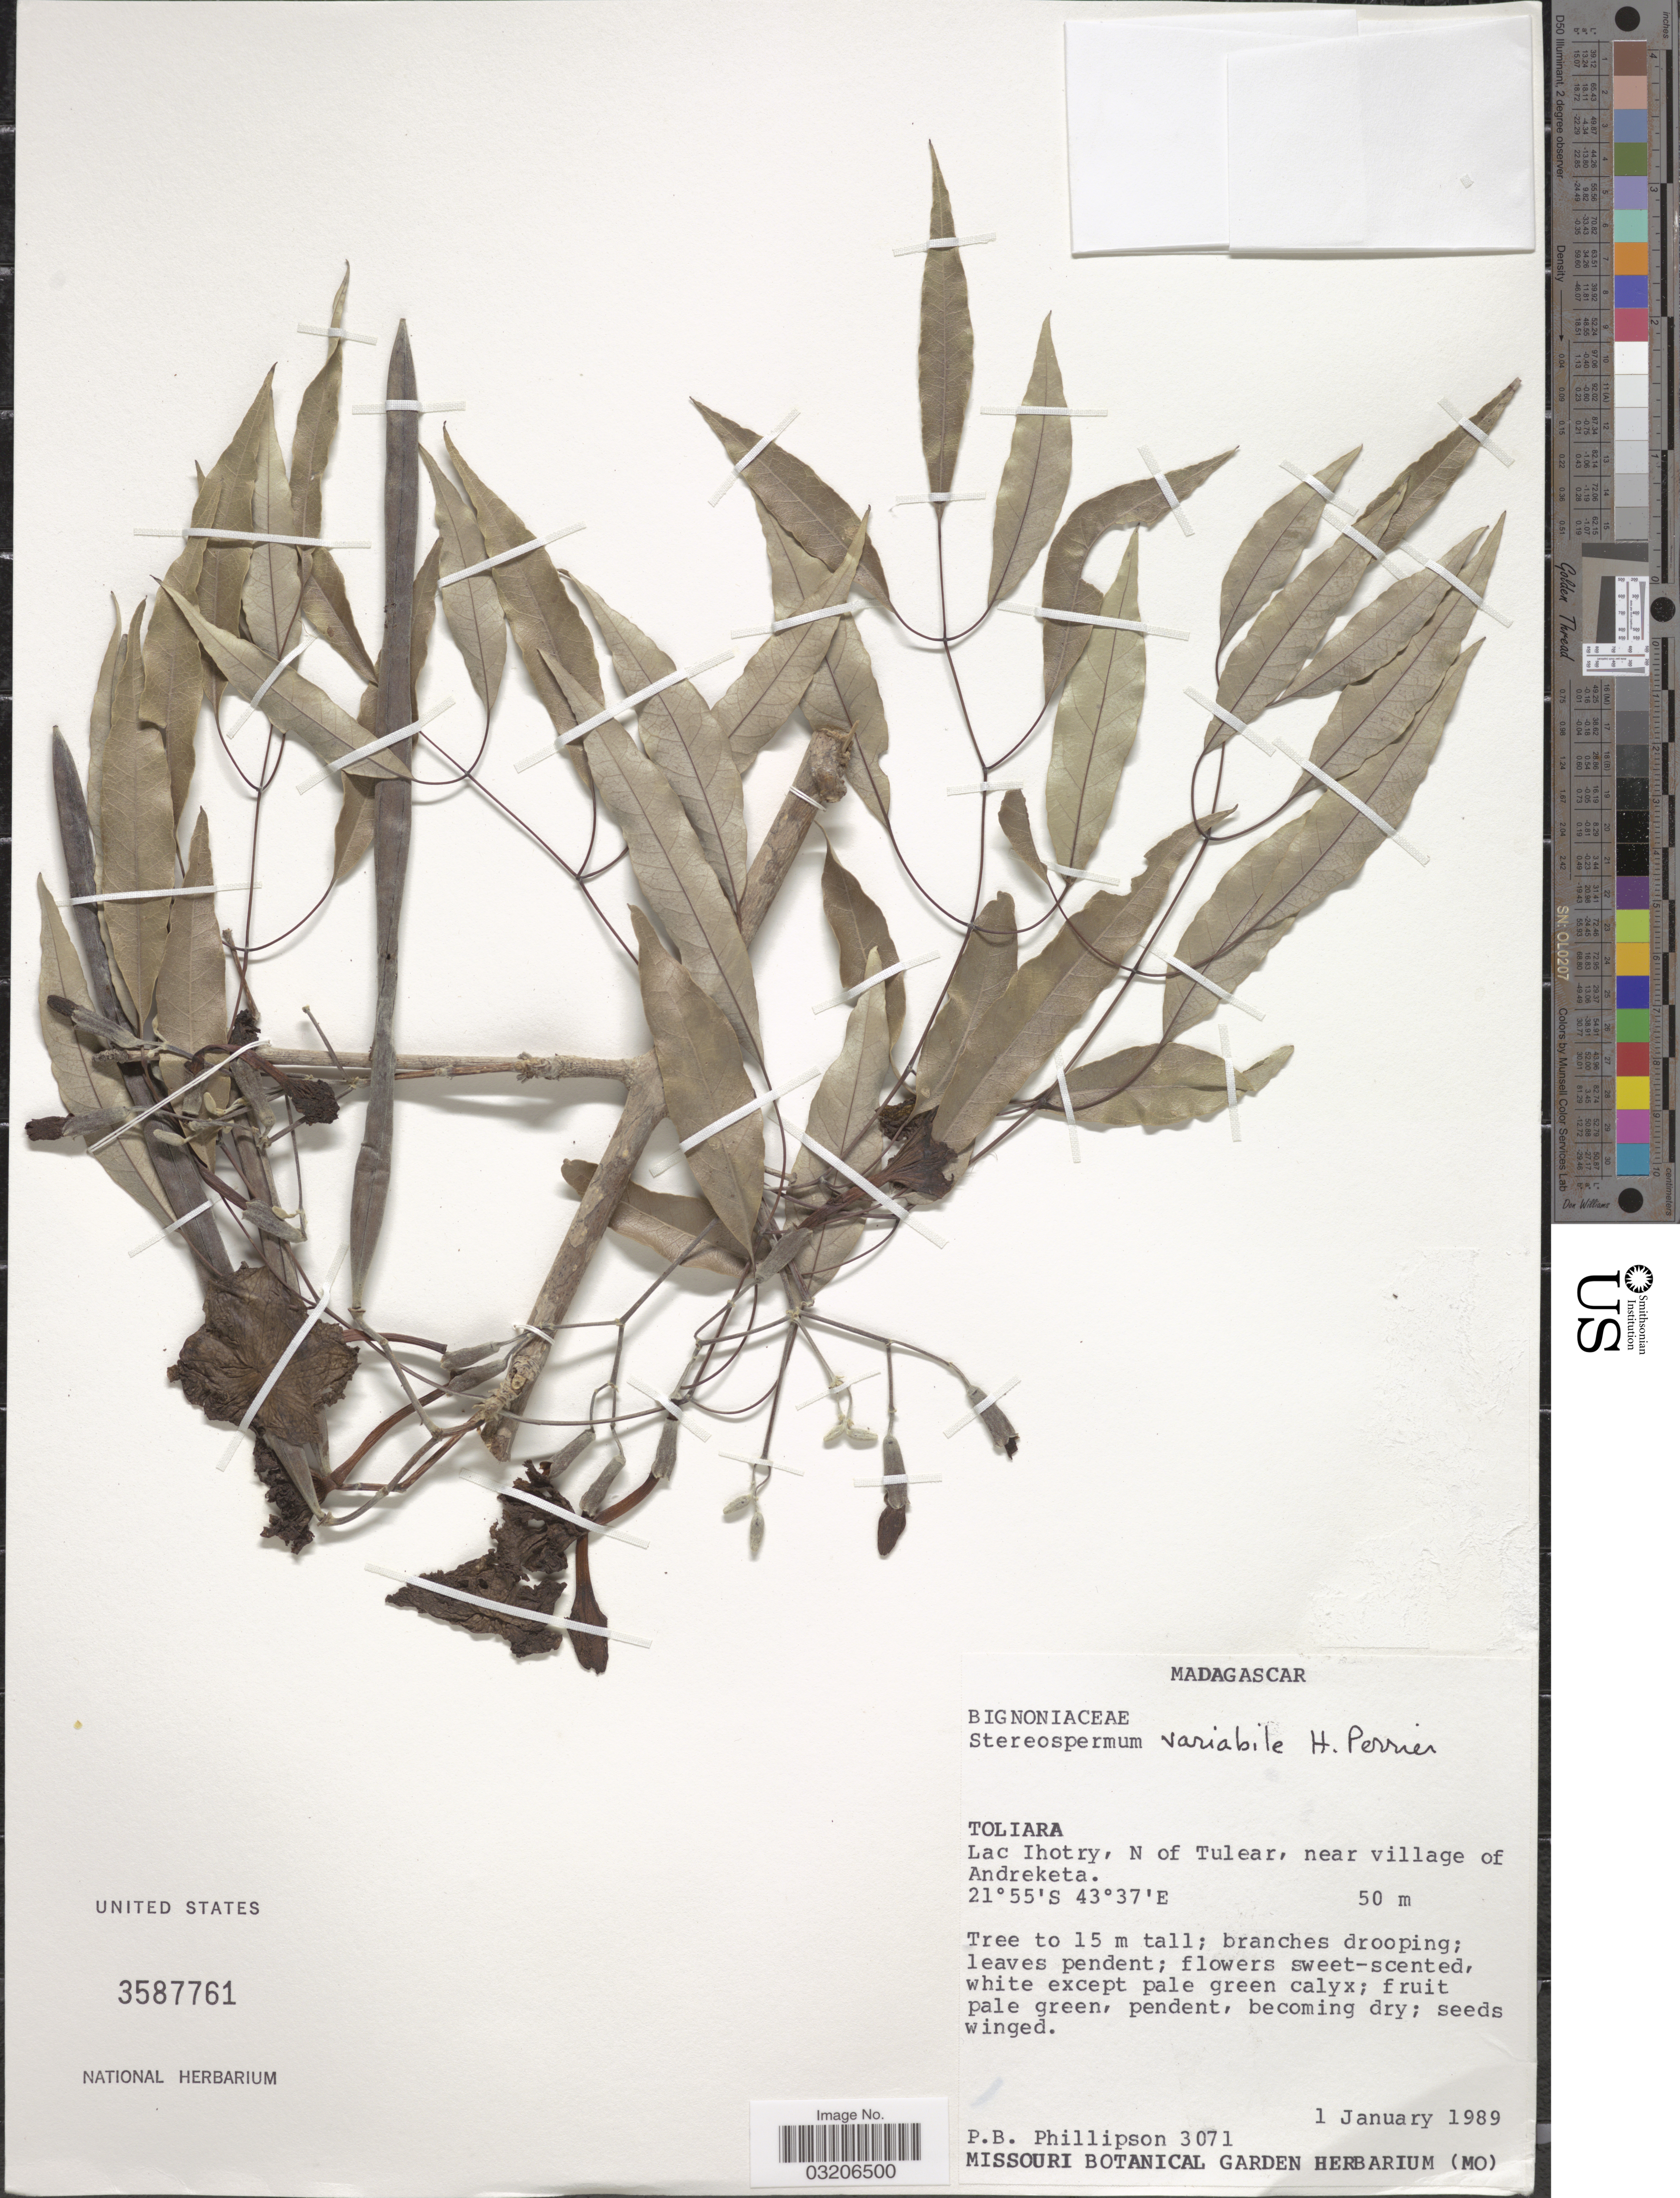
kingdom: Plantae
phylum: Tracheophyta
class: Magnoliopsida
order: Lamiales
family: Bignoniaceae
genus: Stereospermum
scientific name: Stereospermum sp.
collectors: P. B. Phillipson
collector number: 3071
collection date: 1989-01-01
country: Madagascar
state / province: Atsimo-Andrefana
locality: Lac Ihotry, N of Tulear, near village of Andreketa.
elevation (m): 50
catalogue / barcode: US 3587761